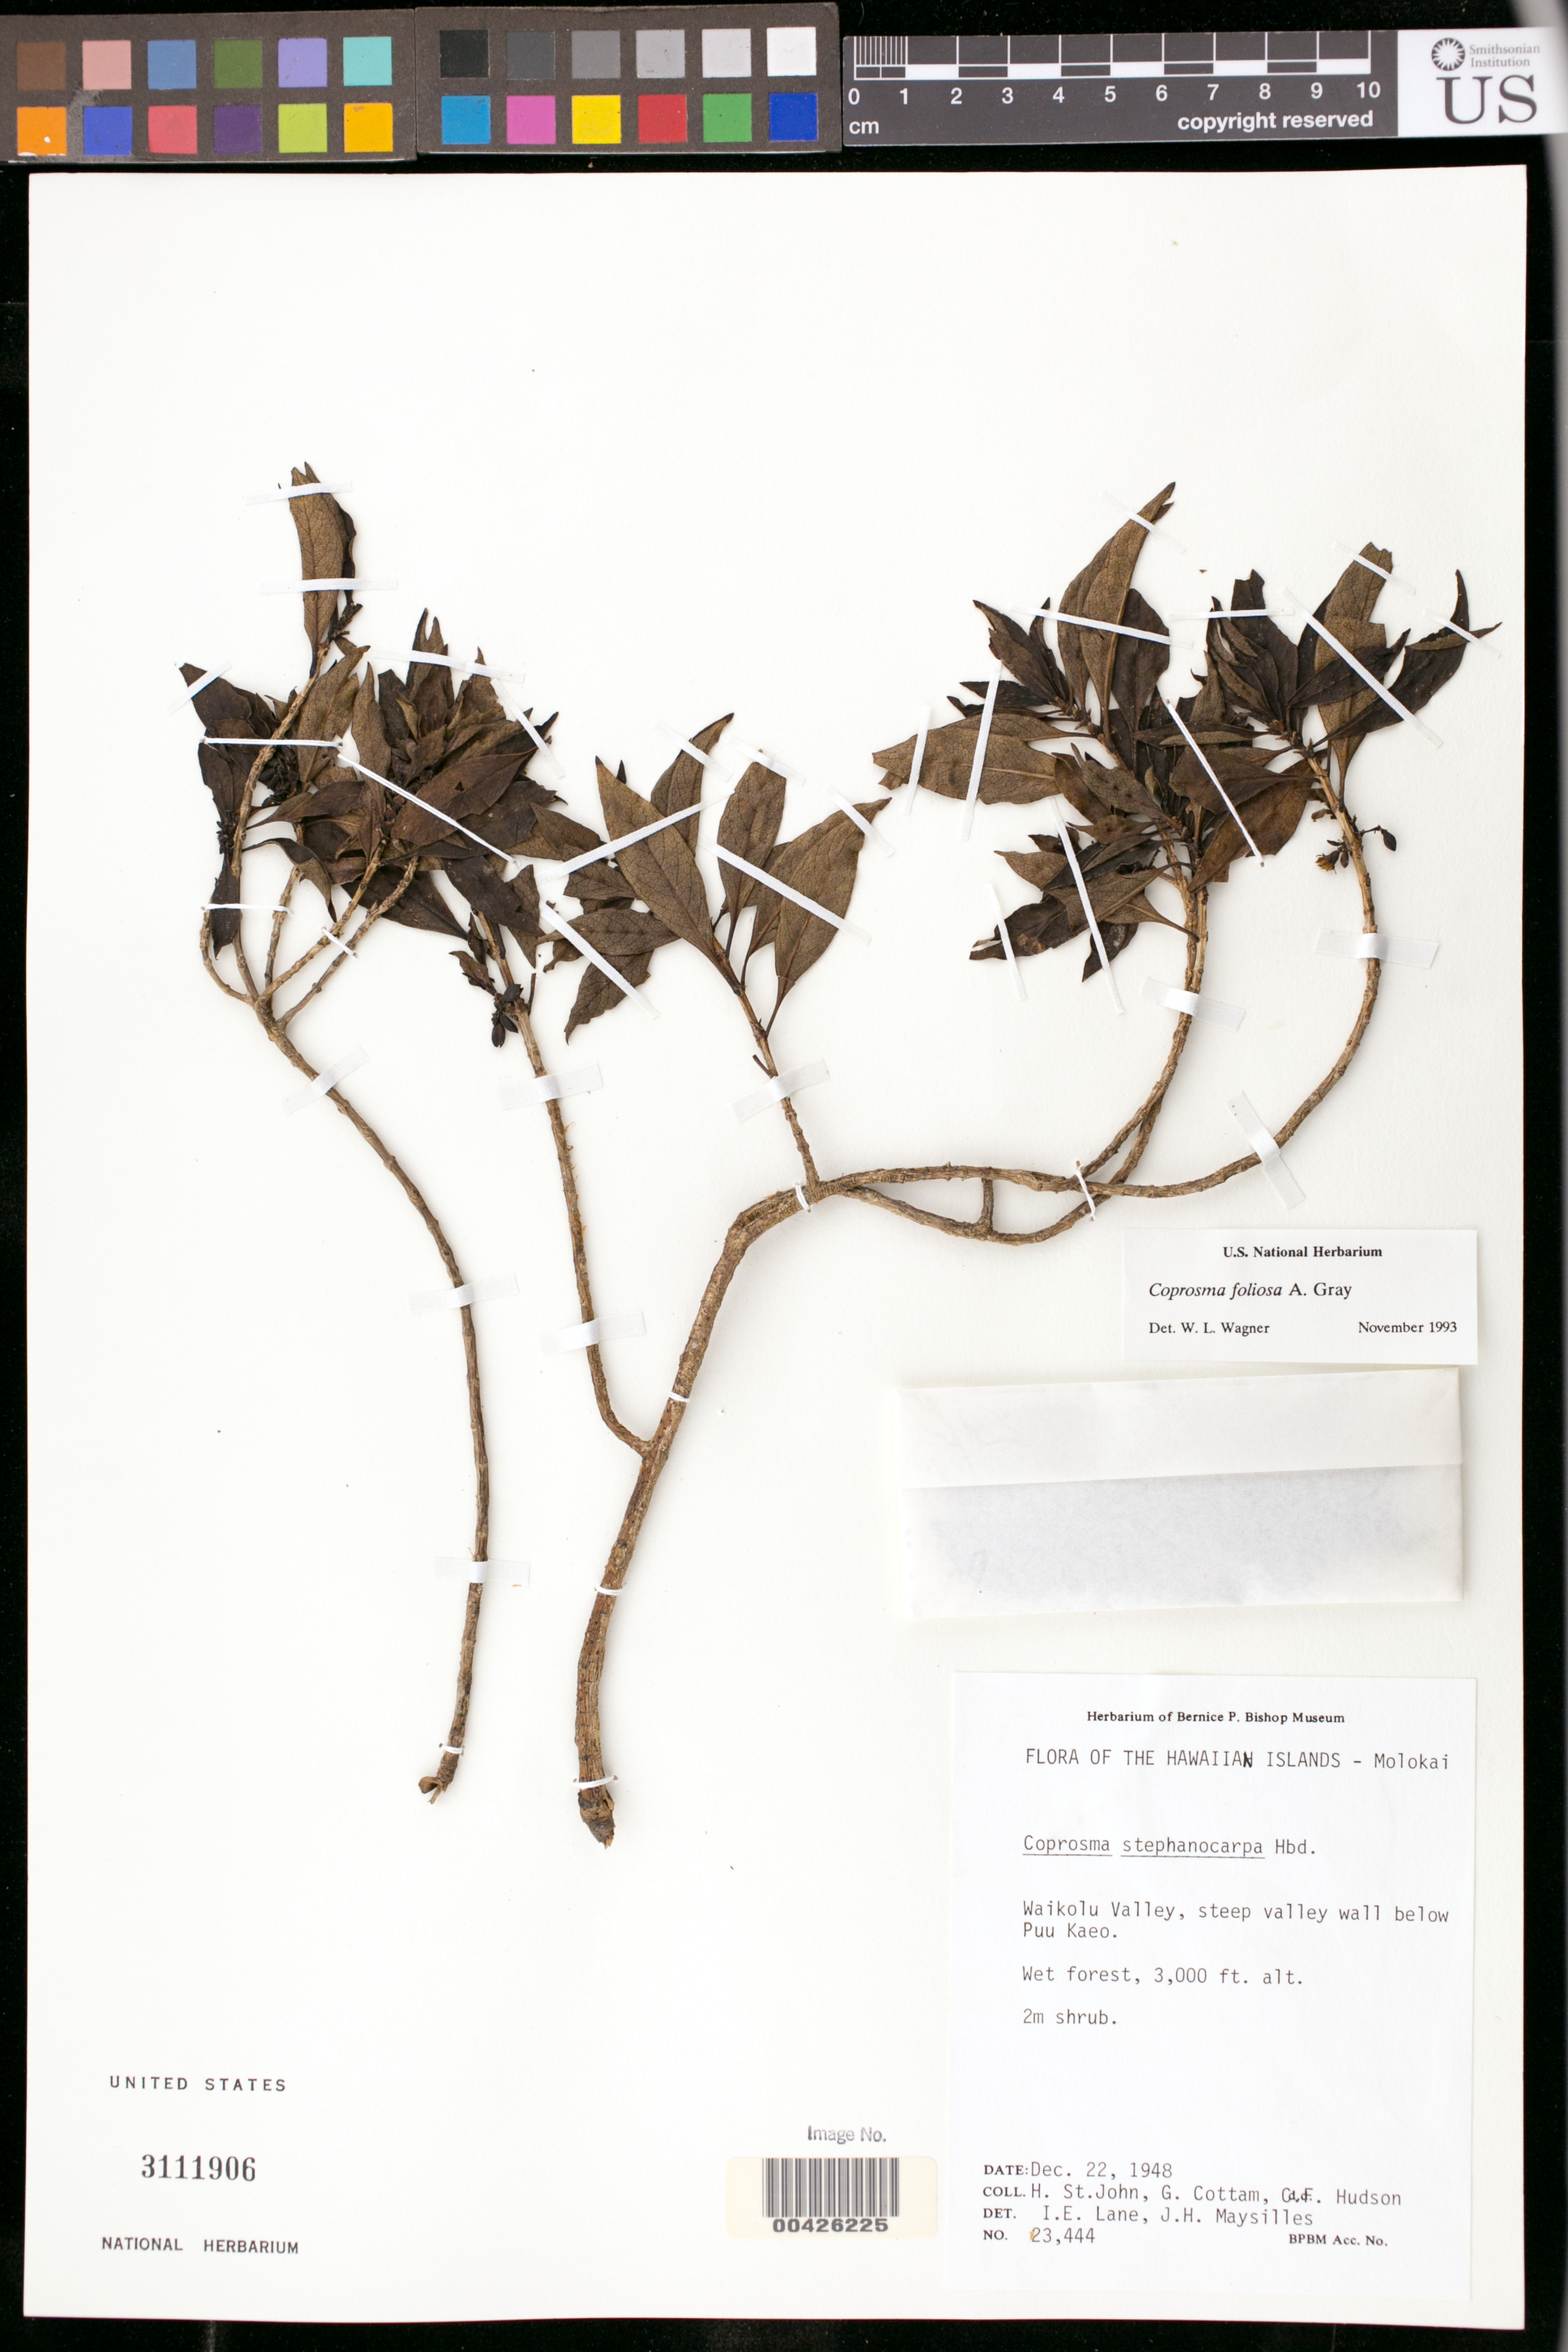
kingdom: Plantae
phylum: Tracheophyta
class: Magnoliopsida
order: Gentianales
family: Rubiaceae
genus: Coprosma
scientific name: Coprosma foliosa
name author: A. Gray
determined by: Wagner, W. L., (BOT), Smithsonian Institution - National Museum of Natural History (UNITED STATES)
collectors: H. St. John, G. Cottam & C. F. Hudson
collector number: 23444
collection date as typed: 22 Dec 1948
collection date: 1948-12-22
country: United States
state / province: Hawaii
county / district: Maui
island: Moloka'i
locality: Waikolu Valley, steep valley wall below Puu Kaeo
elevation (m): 914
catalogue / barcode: US 3111906